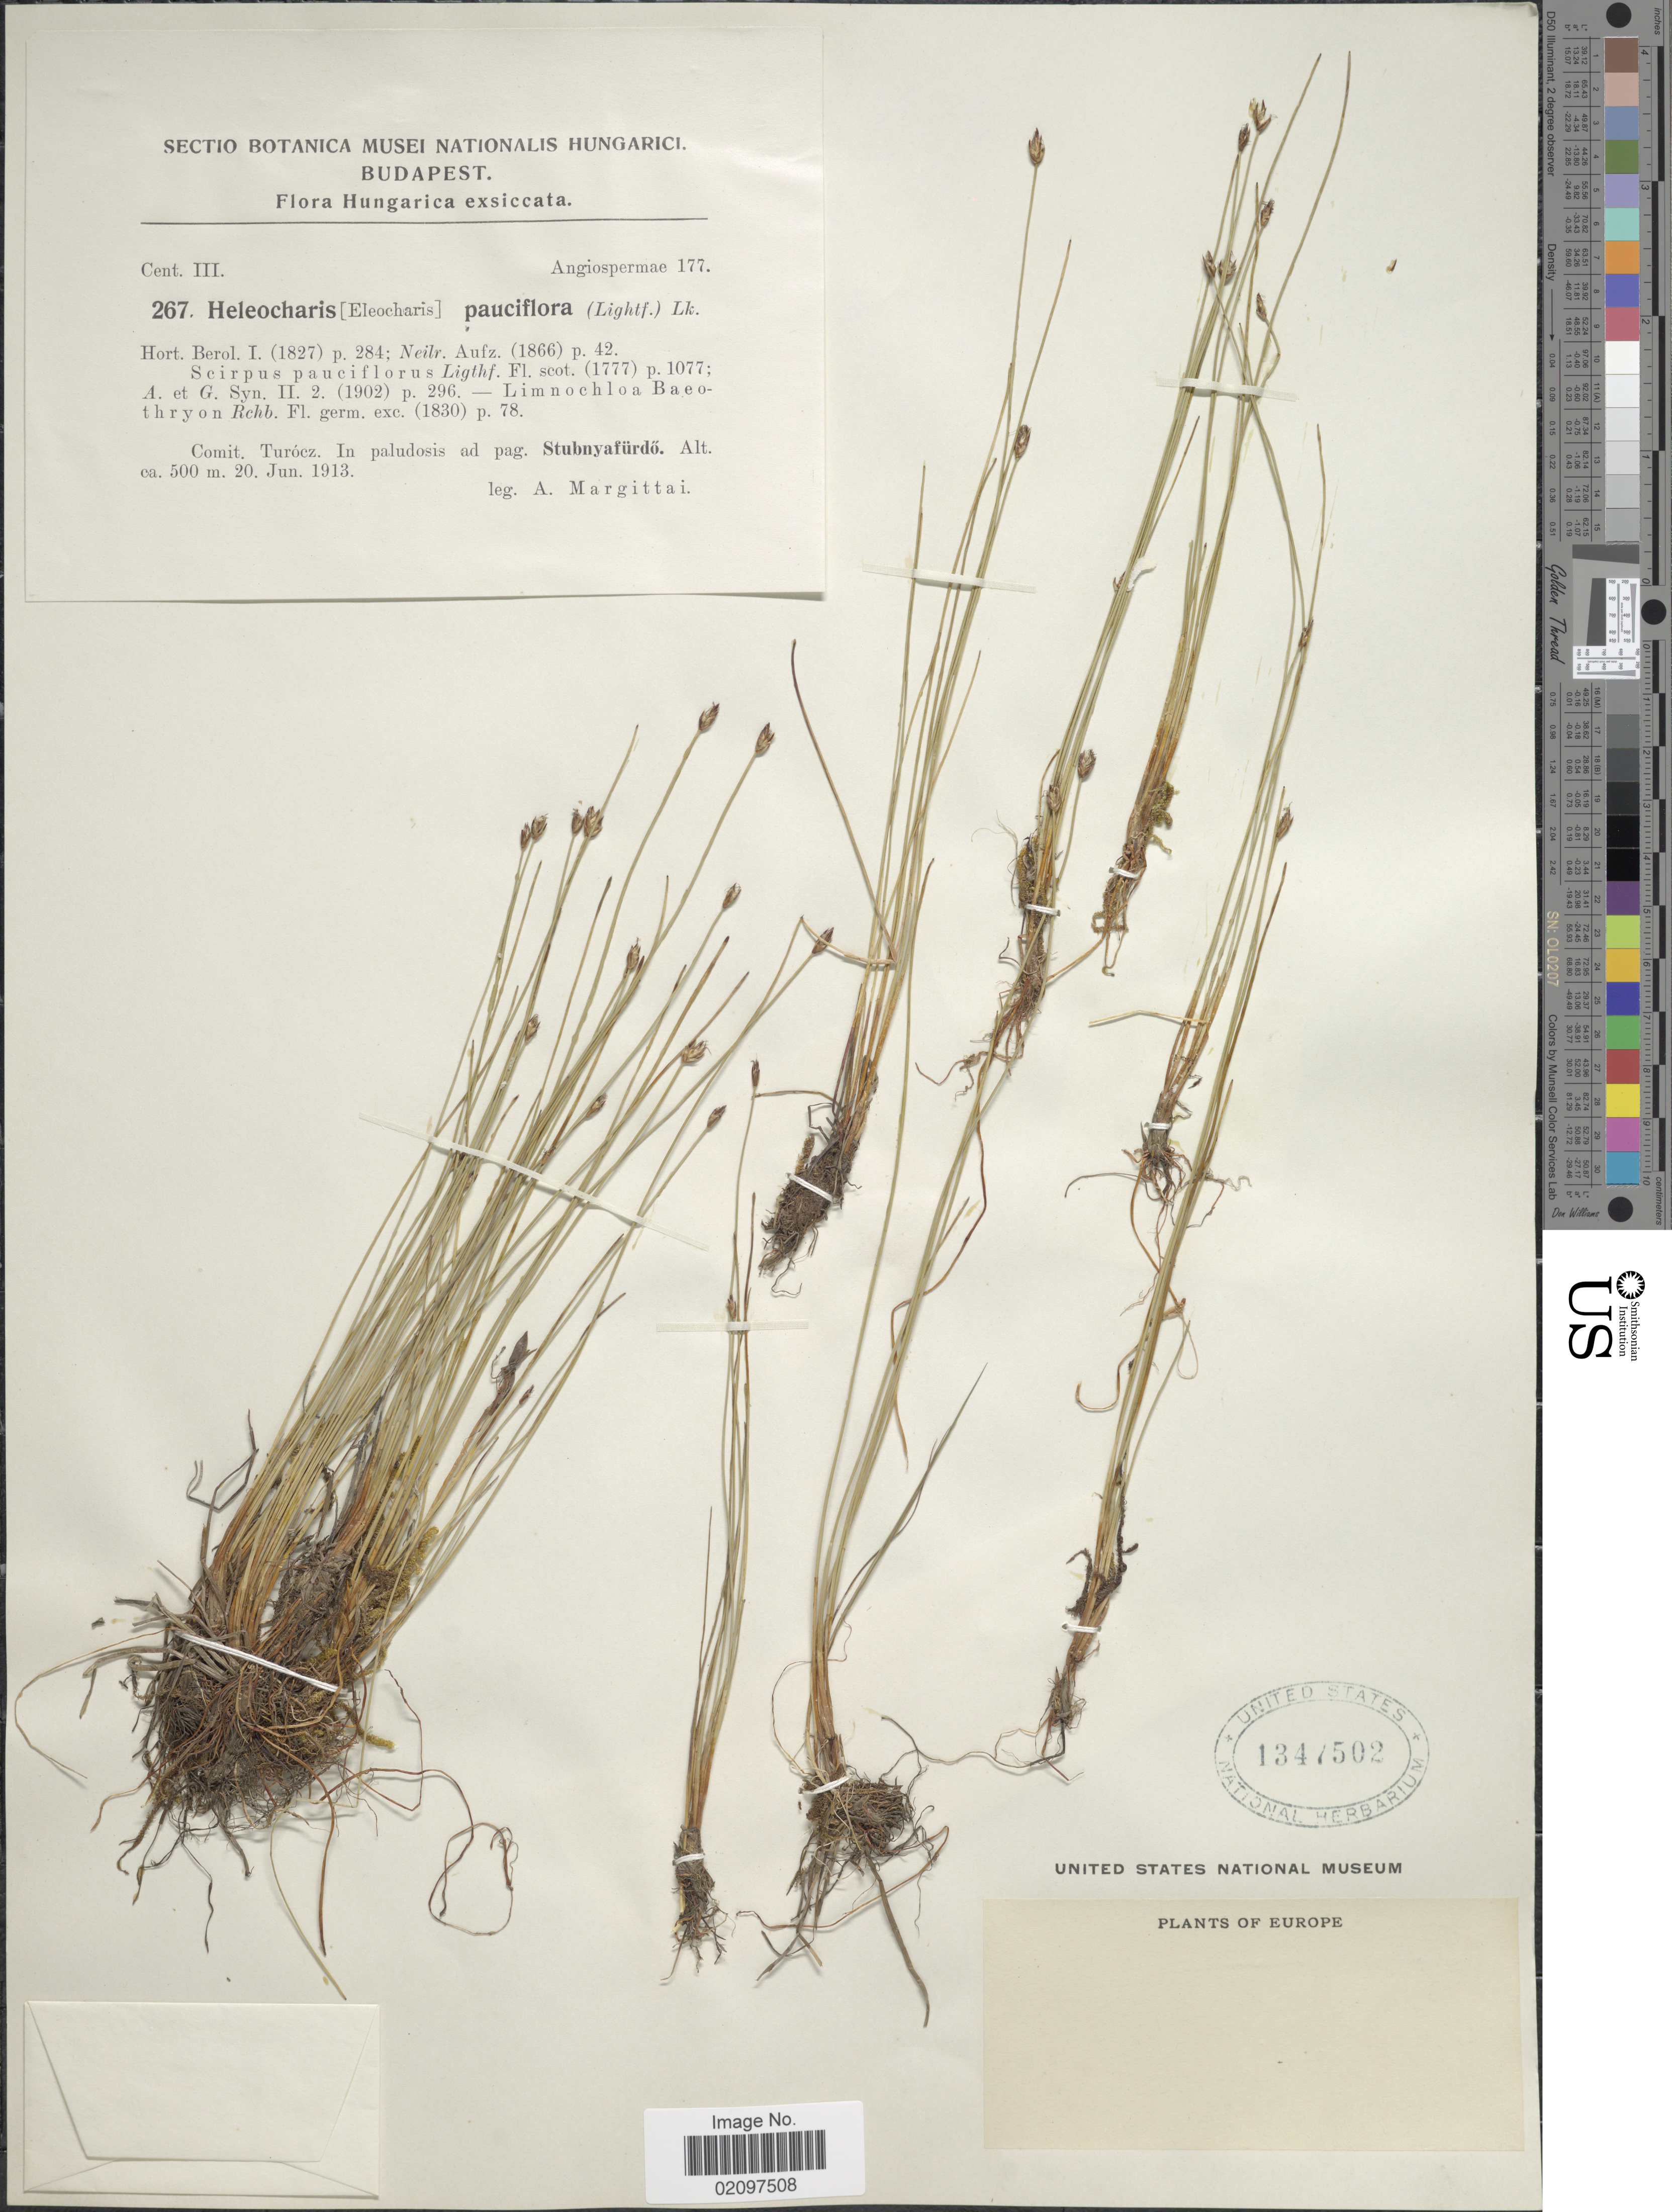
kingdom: Plantae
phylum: Tracheophyta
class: Liliopsida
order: Poales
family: Cyperaceae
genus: Eleocharis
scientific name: Eleocharis quinqueflora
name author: (Hartmann) O. Schwarz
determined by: Strong, Mark T., (BOT), Smithsonian Institution - National Museum of Natural History (UNITED STATES)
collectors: A. Margittai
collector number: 267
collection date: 1913-06-20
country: Hungary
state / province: Budapest, Capital District of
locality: Budapest, Comit. Turócz. In paludosis ad pag. Stubnyafürdó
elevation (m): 500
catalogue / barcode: US 1347502